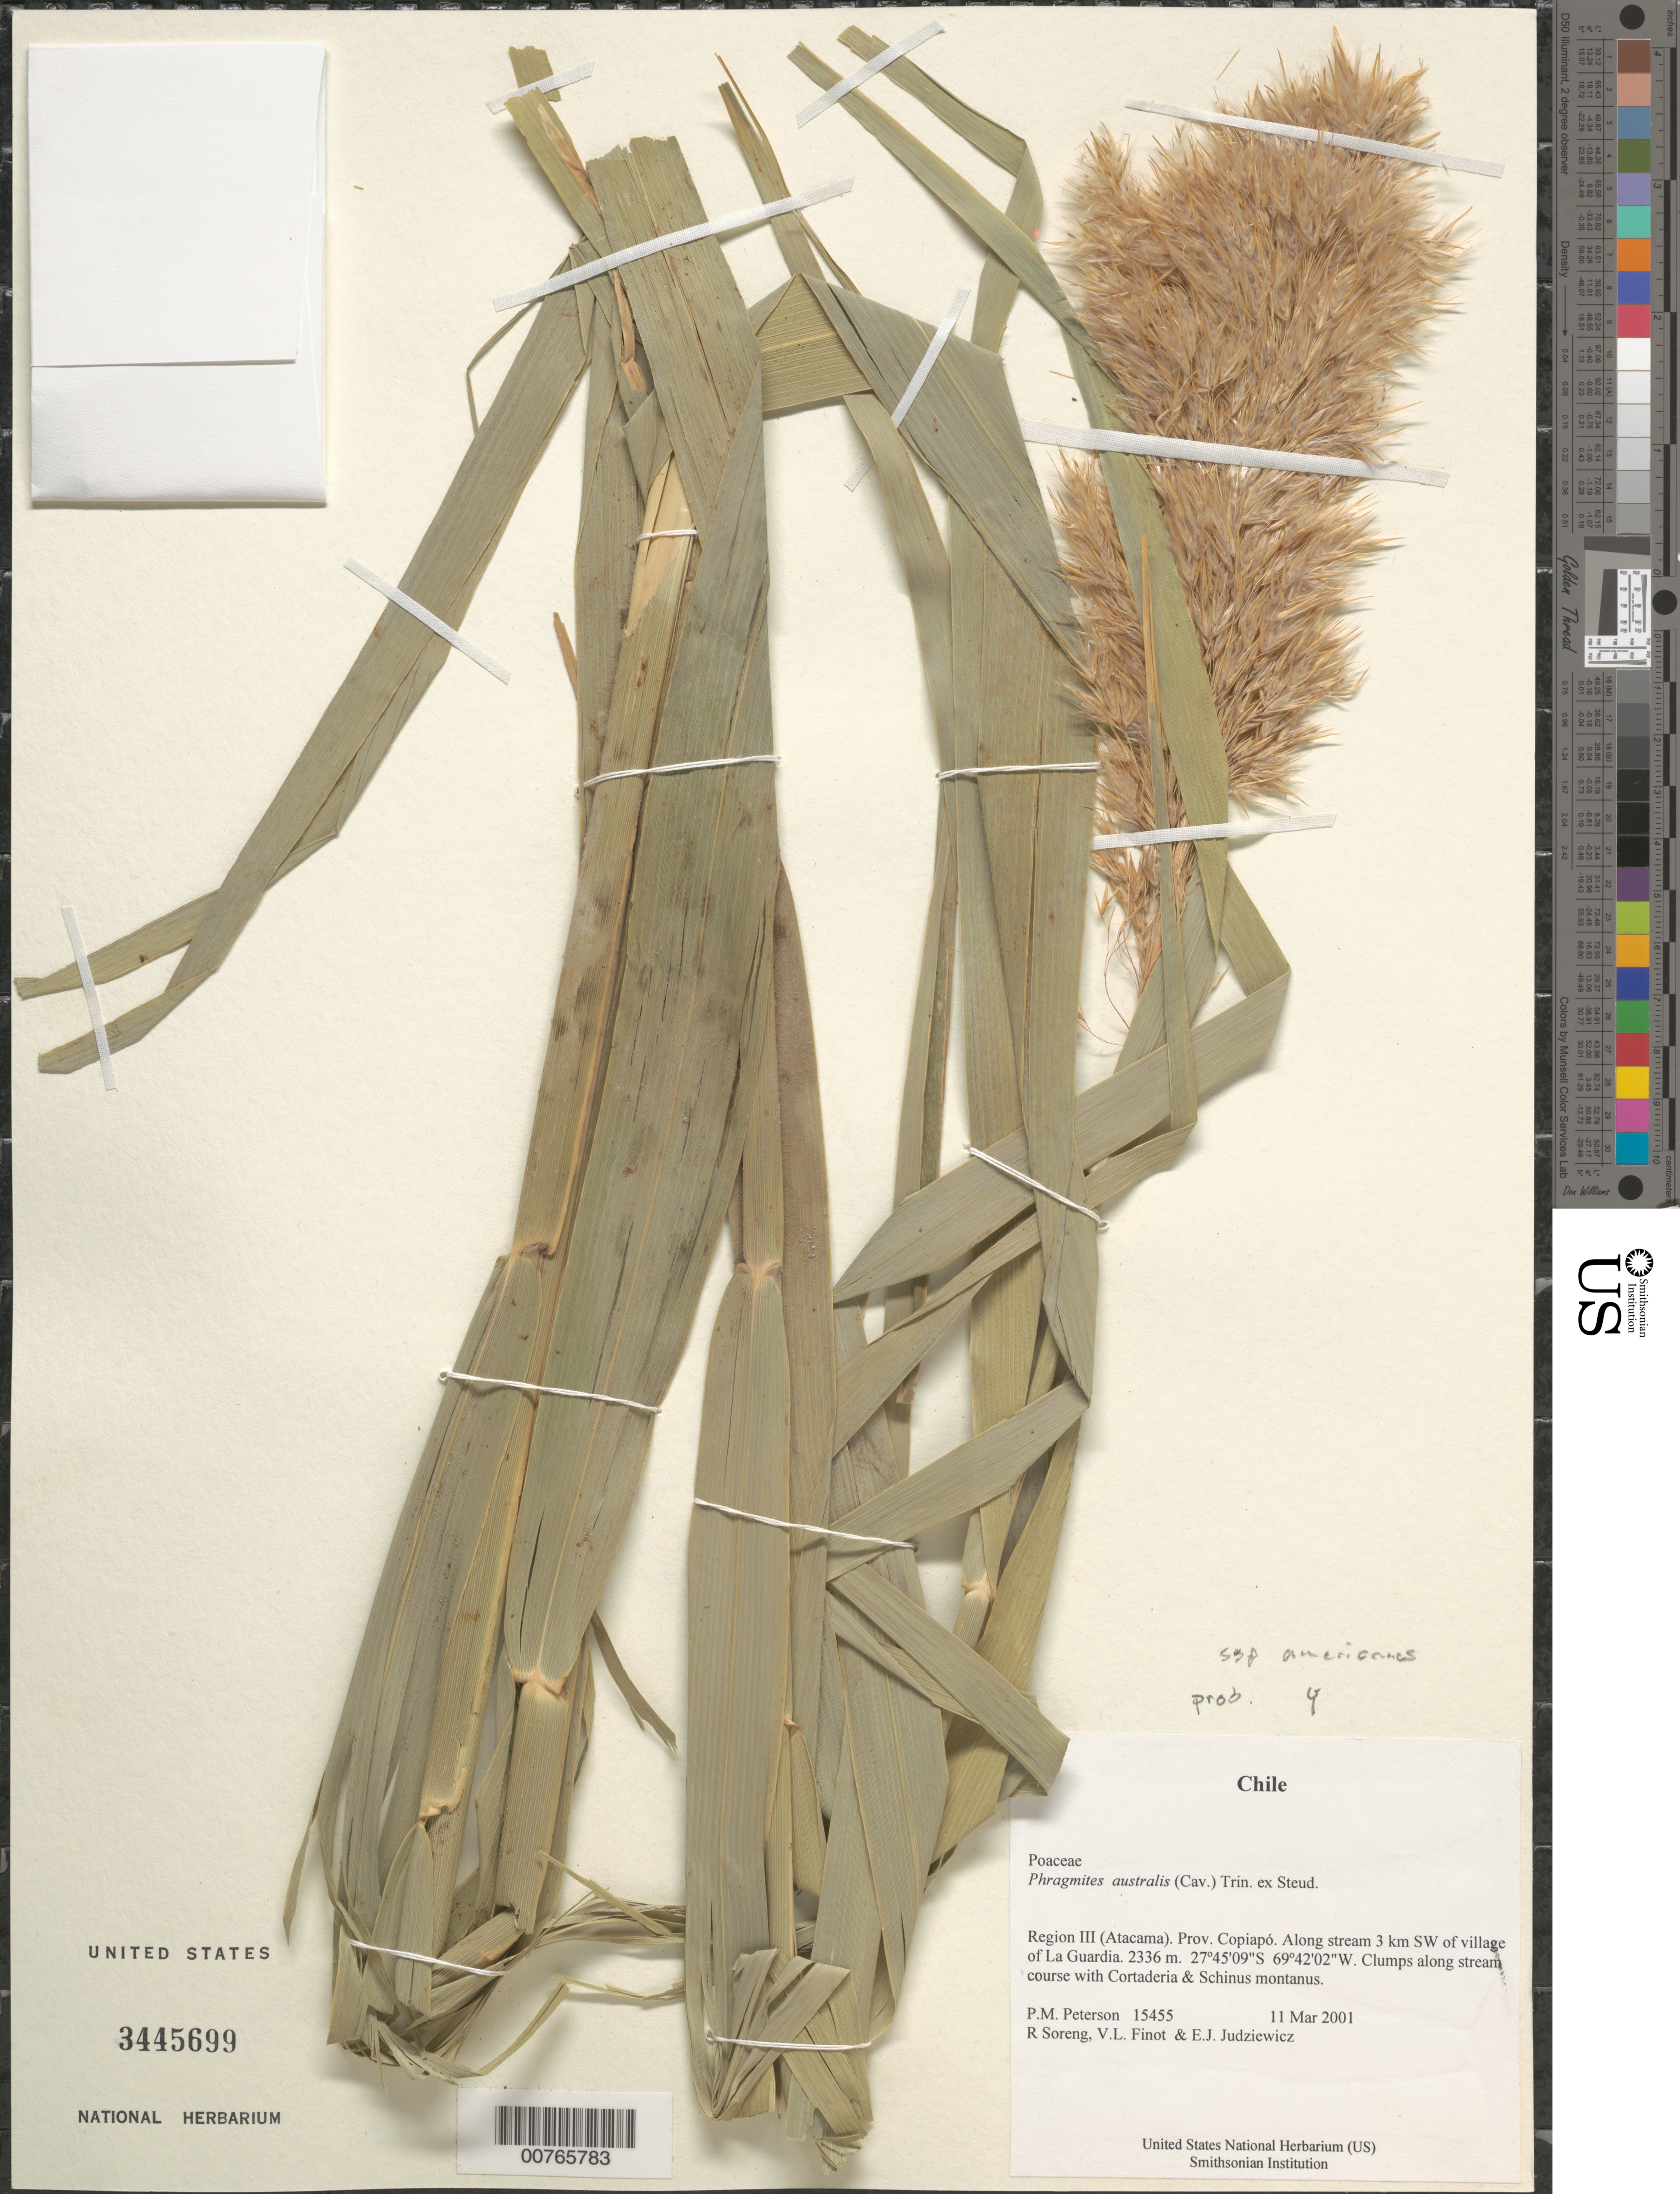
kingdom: Plantae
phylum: Tracheophyta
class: Liliopsida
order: Poales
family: Poaceae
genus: Phragmites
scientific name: Phragmites australis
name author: (Cav.) Trin. ex Steud.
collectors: P. M. Peterson, R. J. Soreng, V. Finot & E. J. Judziewicz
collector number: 15455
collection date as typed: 11 Mar 2001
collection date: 2001-03-11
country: Chile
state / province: Atacama (III)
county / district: Copiapó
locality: Along stream 3 km SW of village of La Guardia.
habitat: Clumps along stream course with Cortaderia & Schinus montanus.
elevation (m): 2336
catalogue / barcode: US 3445699